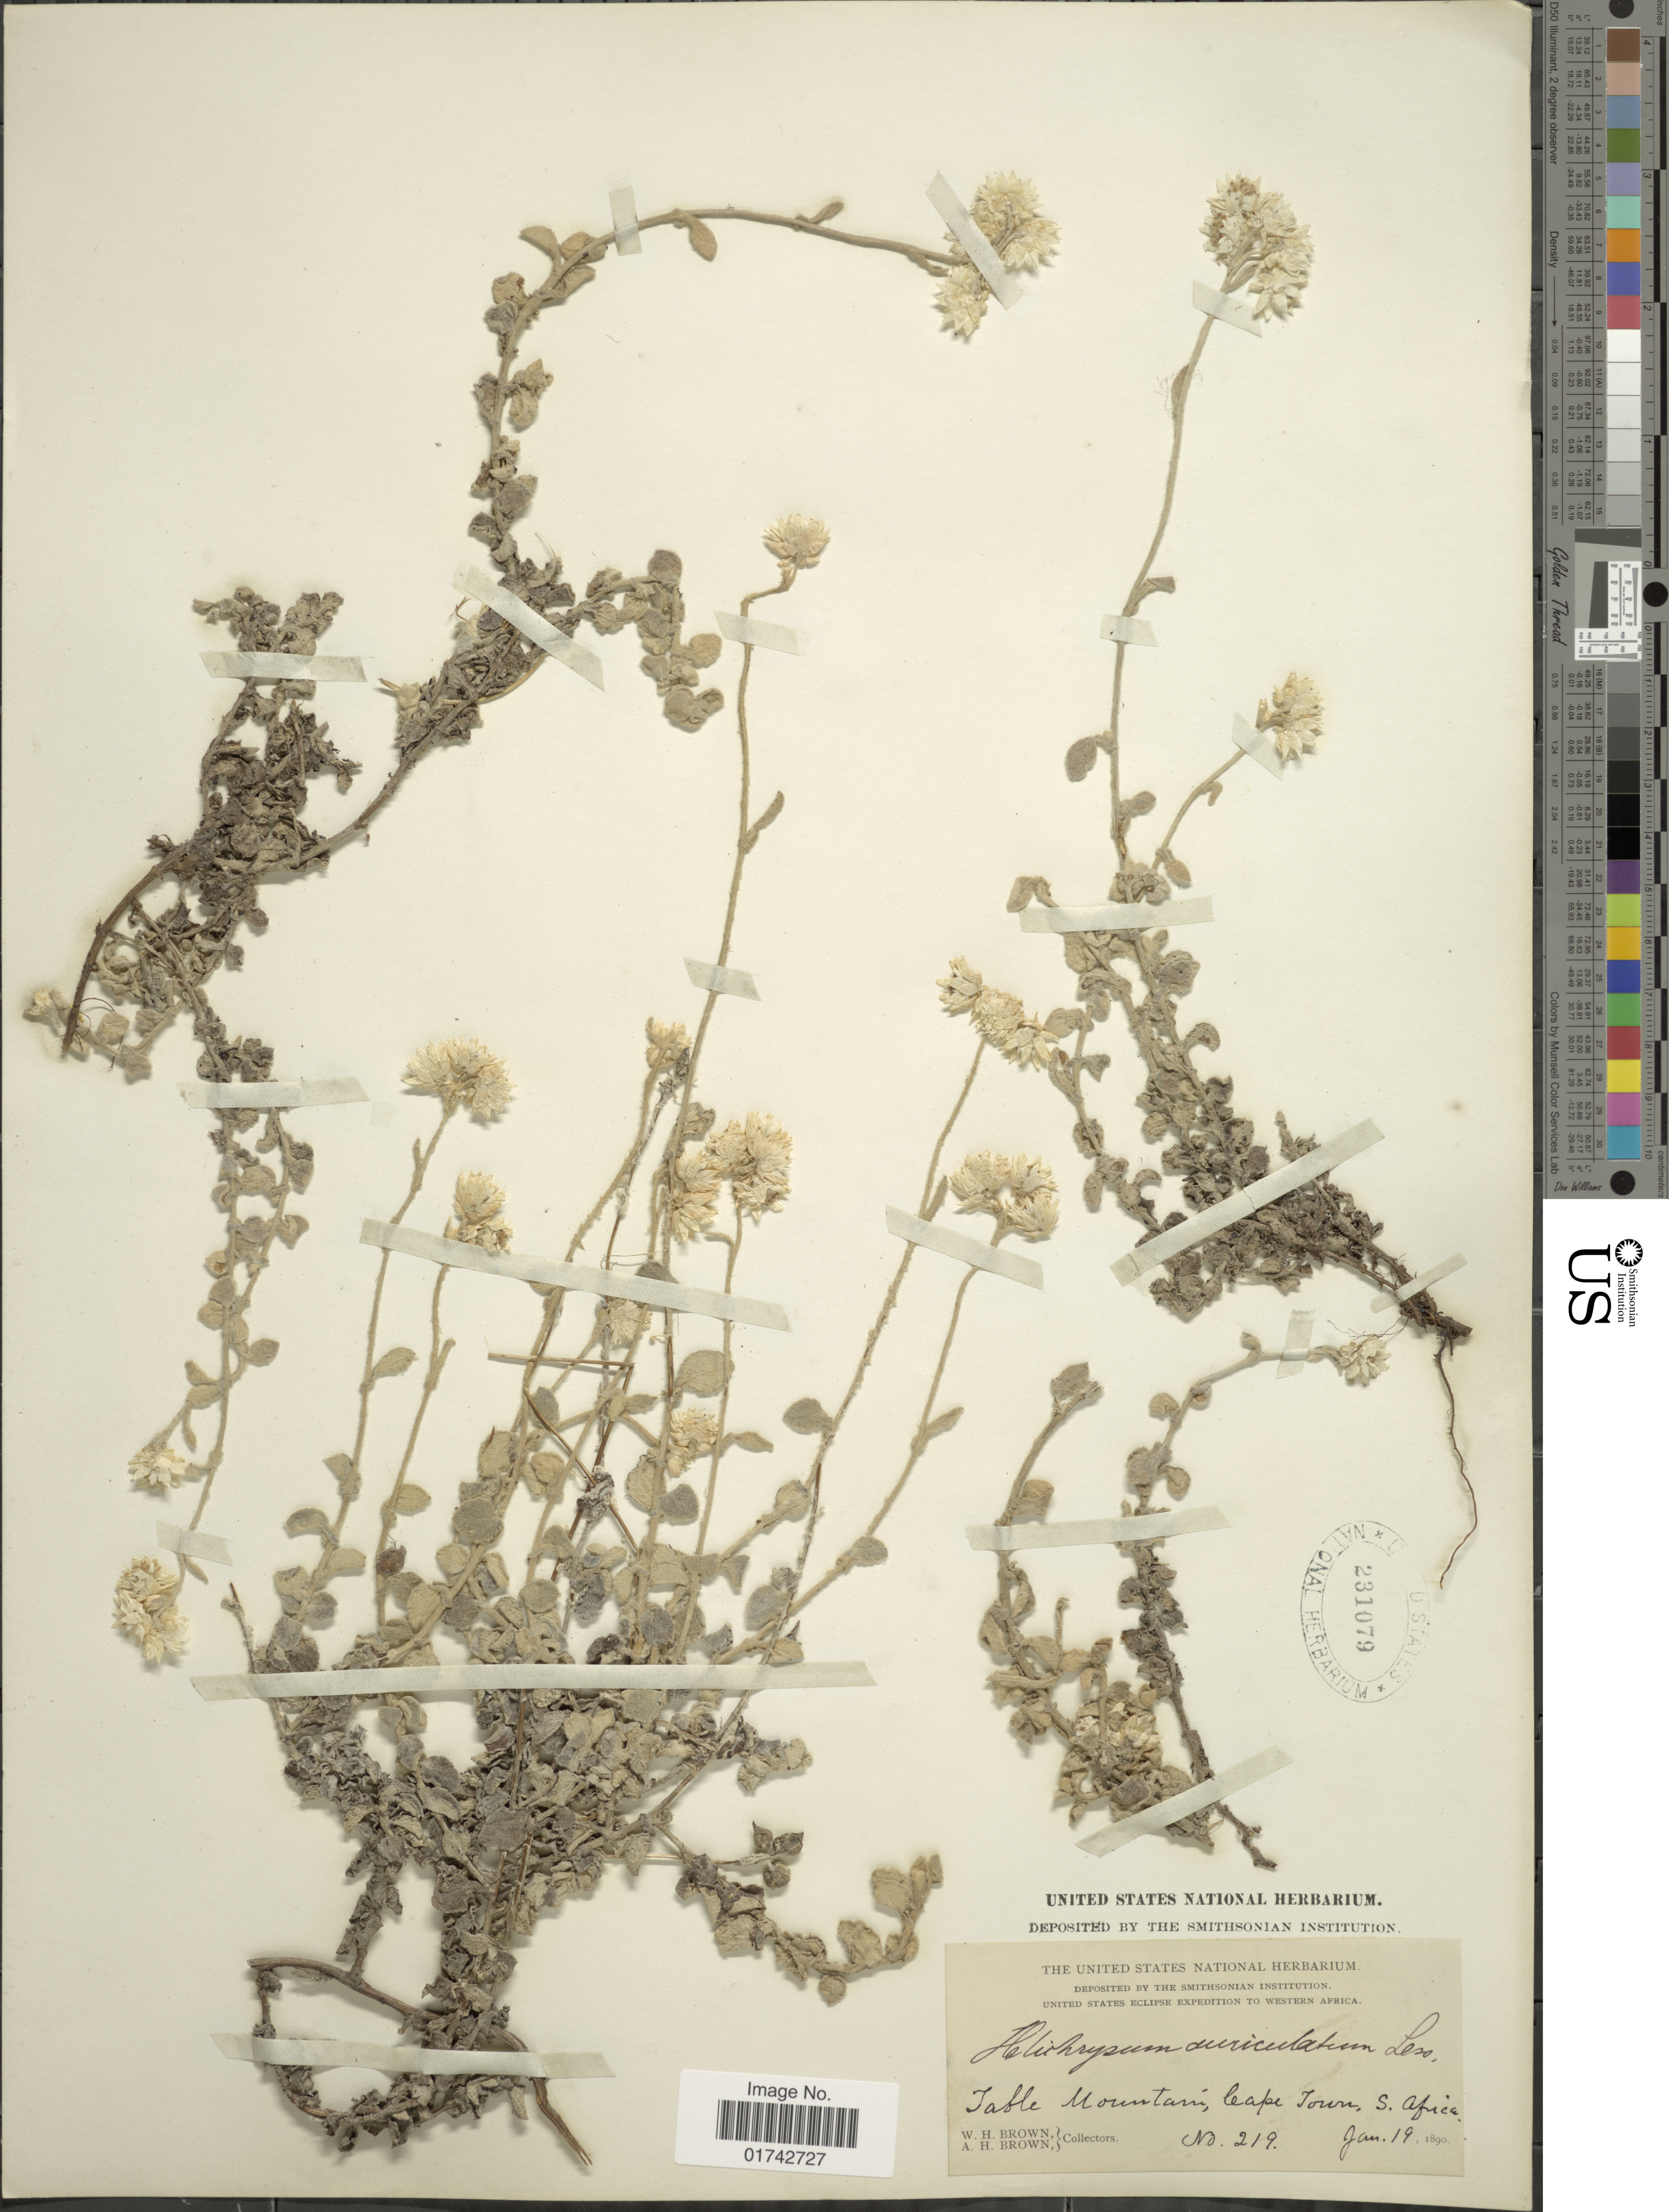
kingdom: Plantae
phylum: Tracheophyta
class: Magnoliopsida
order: Asterales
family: Asteraceae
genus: Helichrysum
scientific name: Helichrysum auriculatum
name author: Less.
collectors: W. H. Brown & A. H. Brown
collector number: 219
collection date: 1890-01-19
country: South Africa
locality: Western Africa. Table Mountain, Cape Town, S. Africa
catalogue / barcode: US 231079